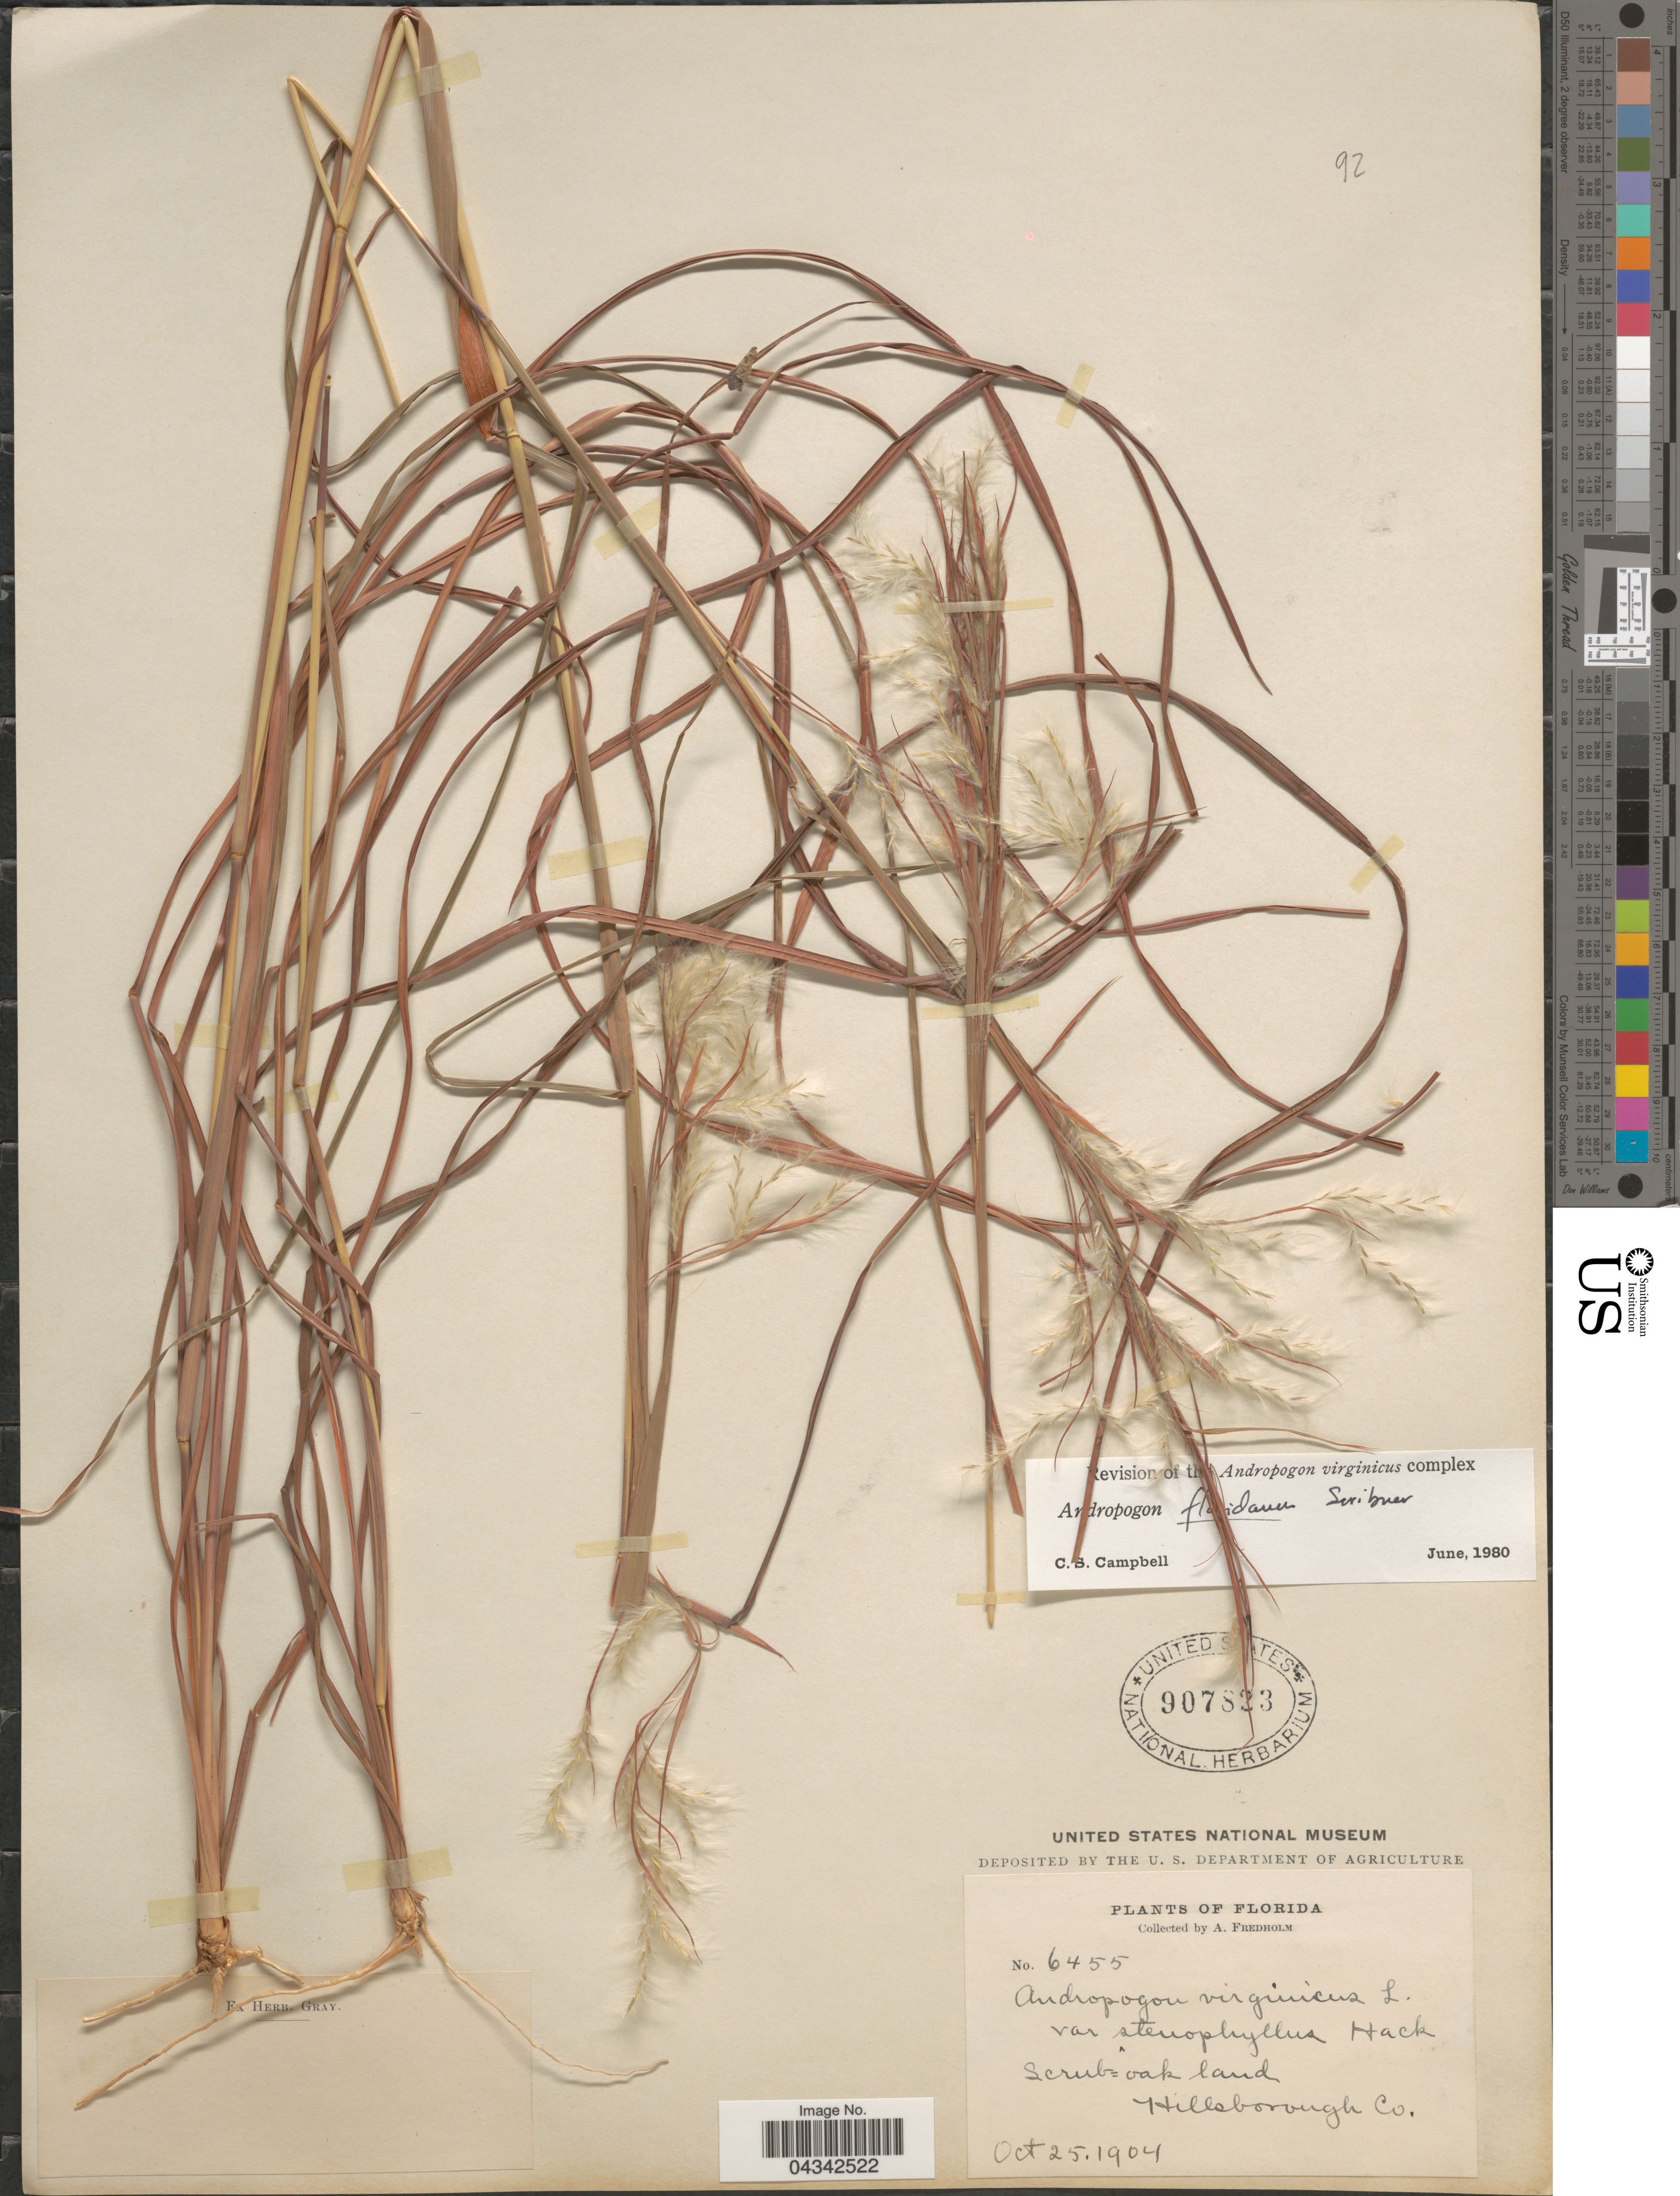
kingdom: Plantae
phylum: Tracheophyta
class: Liliopsida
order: Poales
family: Poaceae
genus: Andropogon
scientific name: Andropogon floridanus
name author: Scribn.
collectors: A. Fredholm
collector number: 6455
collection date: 1904-10-25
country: United States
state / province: Florida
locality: Hillsborough Co.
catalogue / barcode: US 907823